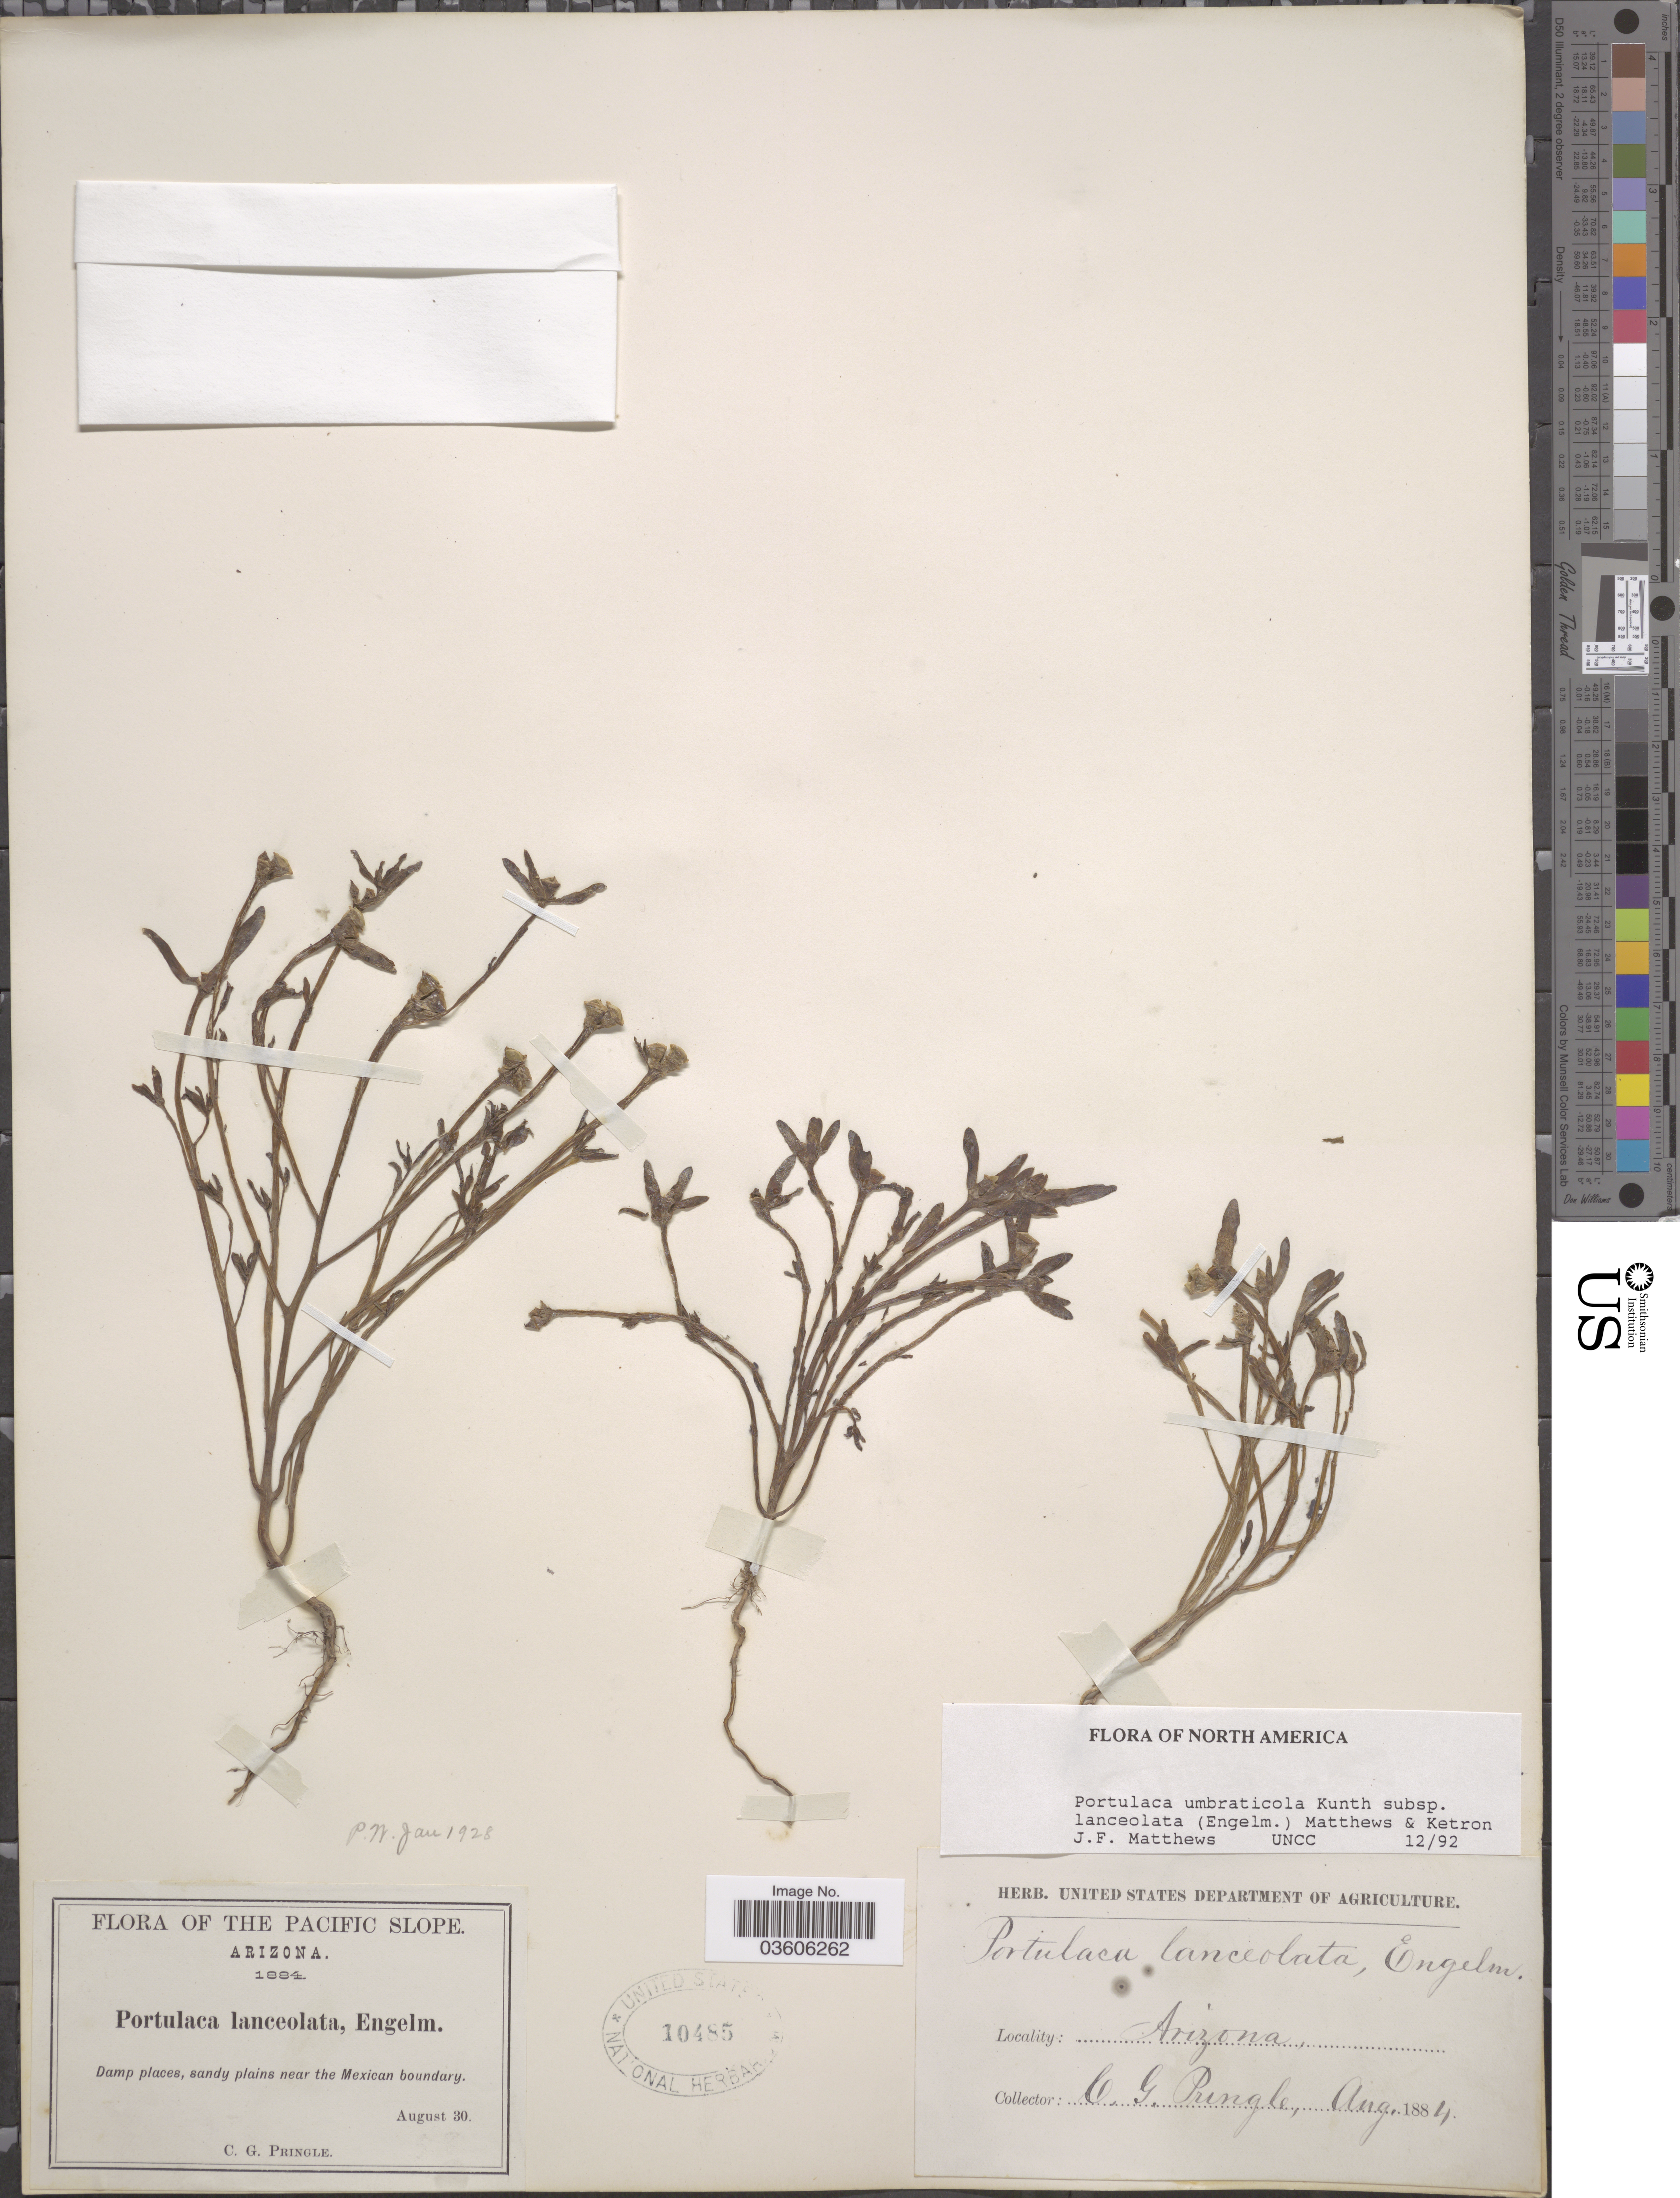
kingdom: Plantae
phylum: Tracheophyta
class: Magnoliopsida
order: Caryophyllales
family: Portulacaceae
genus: Portulaca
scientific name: Portulaca umbraticola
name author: Kunth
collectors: C. G. Pringle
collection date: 1884-08-30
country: United States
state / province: Arizona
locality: The Pacific Slope. Near the Mexican boundary.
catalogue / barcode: US 10485